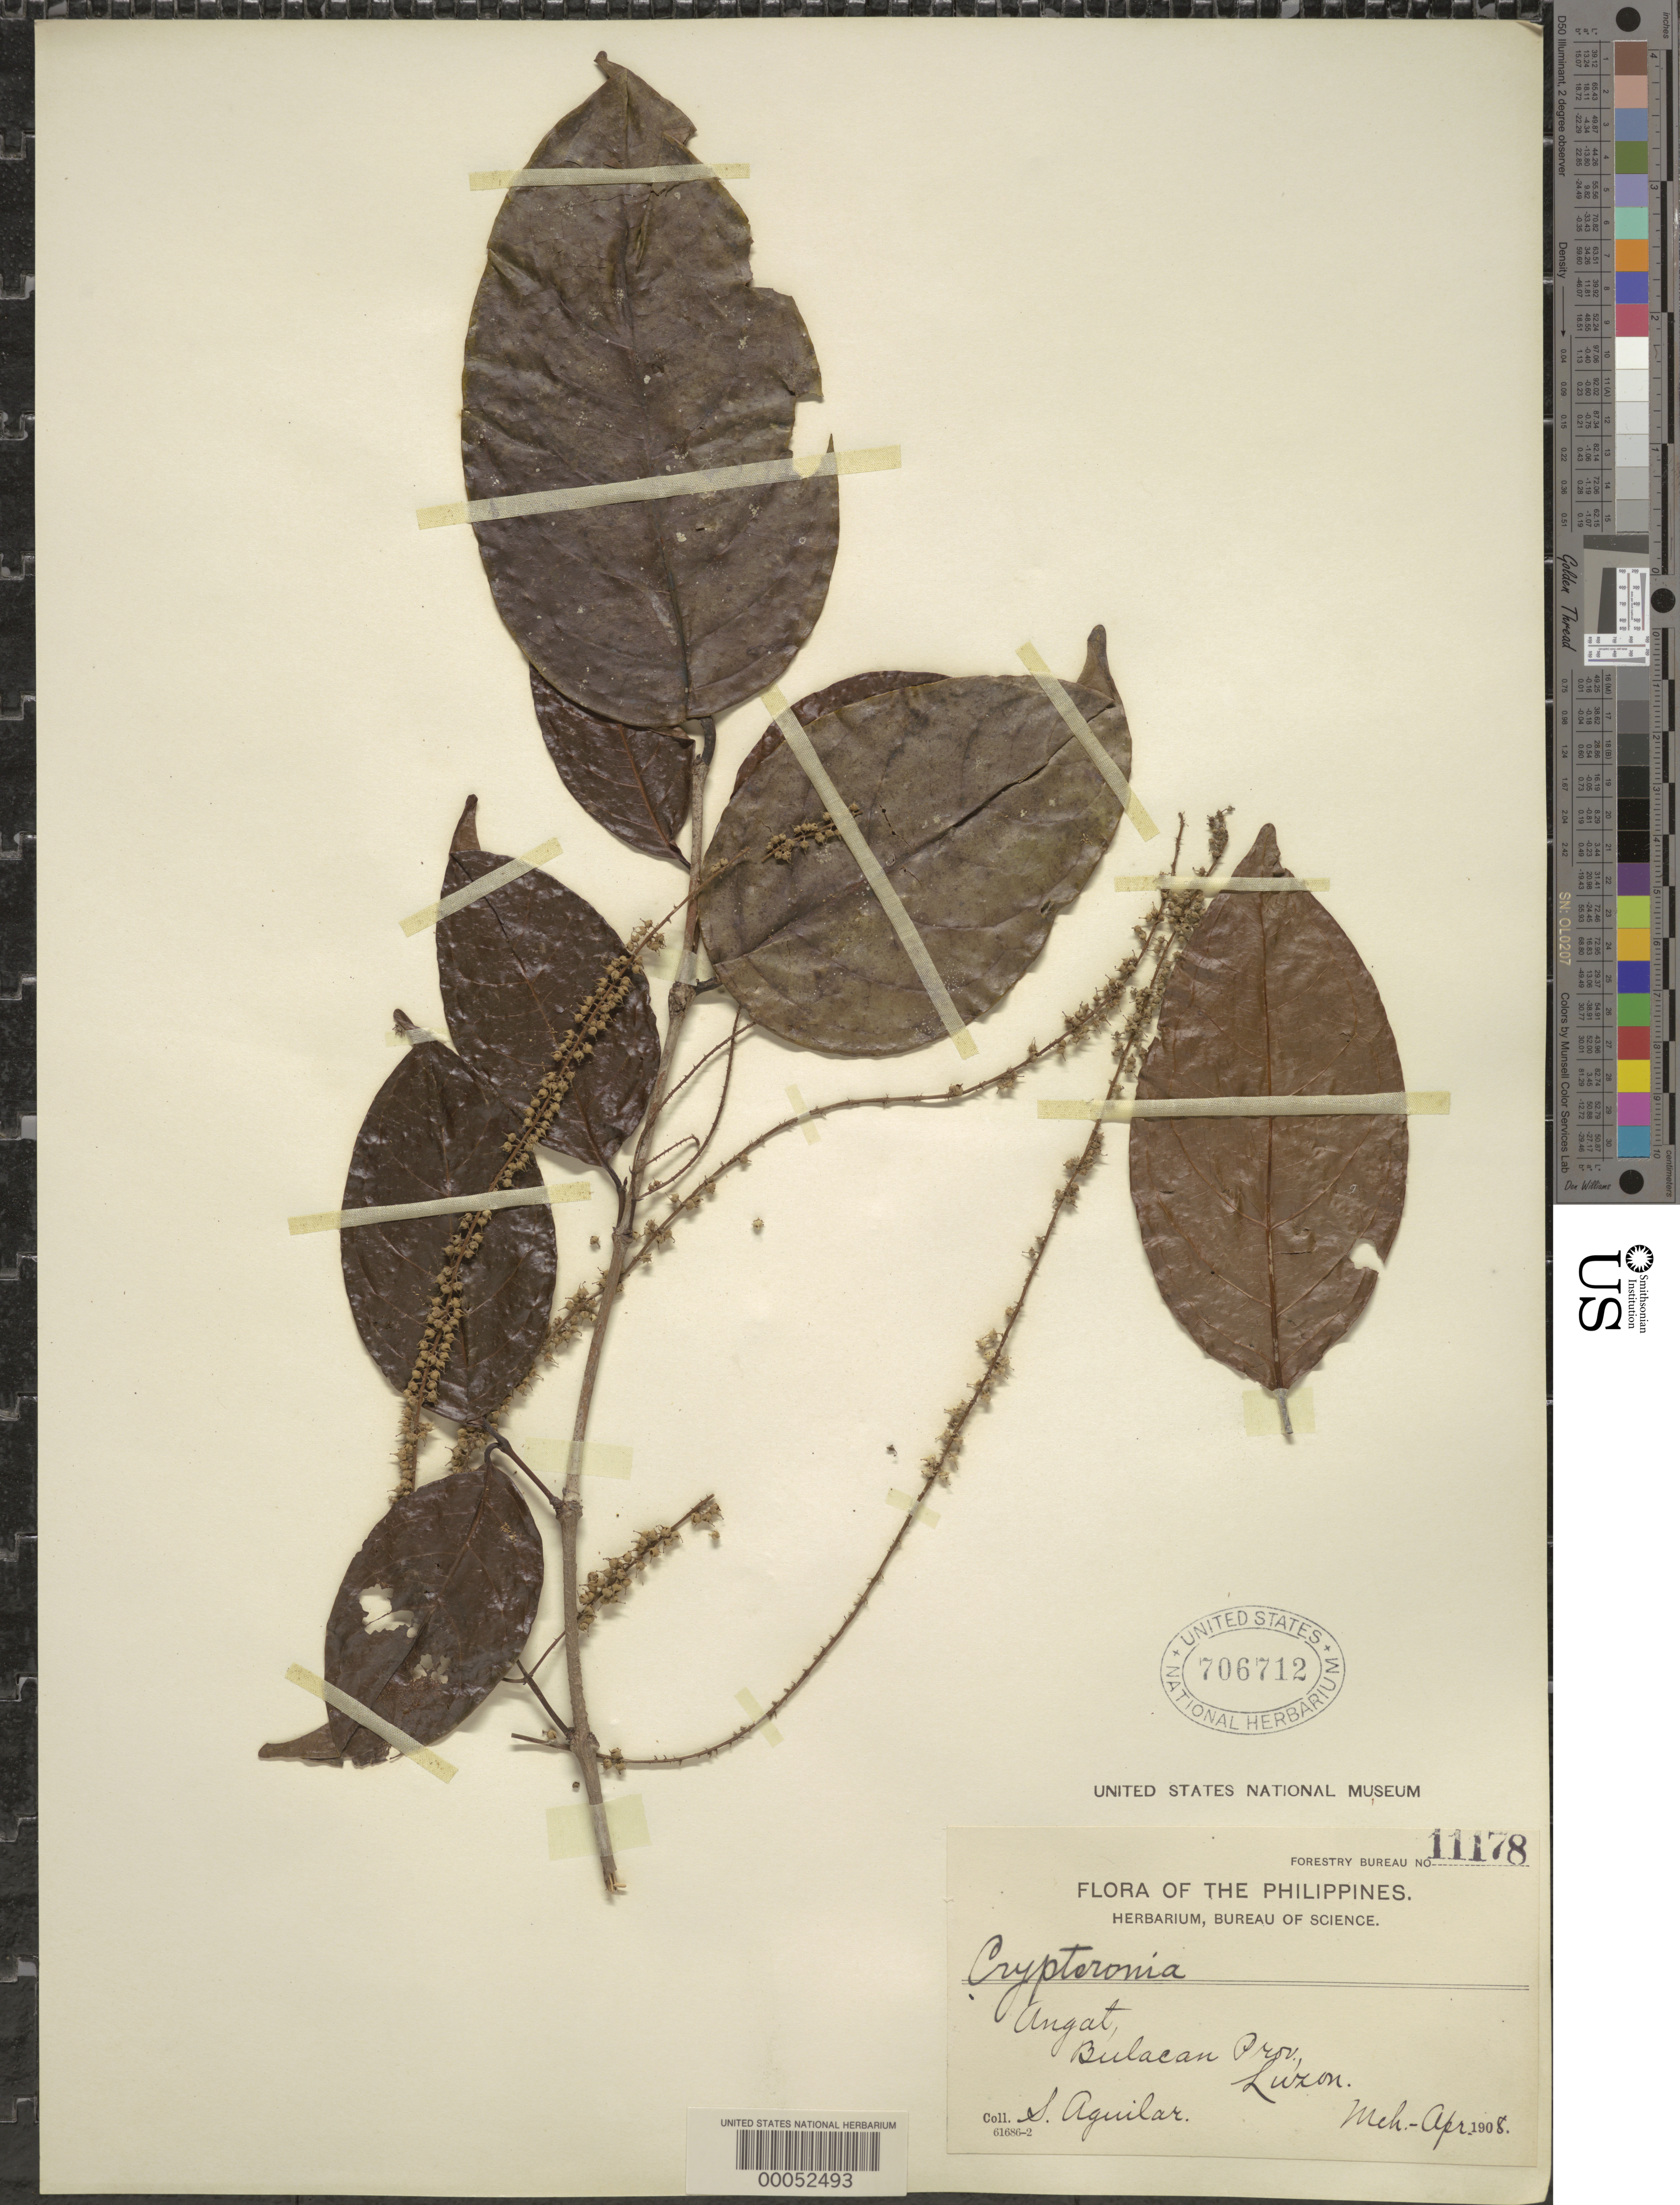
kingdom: Plantae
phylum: Tracheophyta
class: Magnoliopsida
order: Myrtales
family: Crypteroniaceae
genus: Crypteronia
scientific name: Crypteronia paniculata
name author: Blume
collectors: S. Aguilar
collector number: Forestry Bureau 11178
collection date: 1908-03/1908-04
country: Philippines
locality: Angat, Bulacan Prov., Luzon.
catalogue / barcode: US 706712